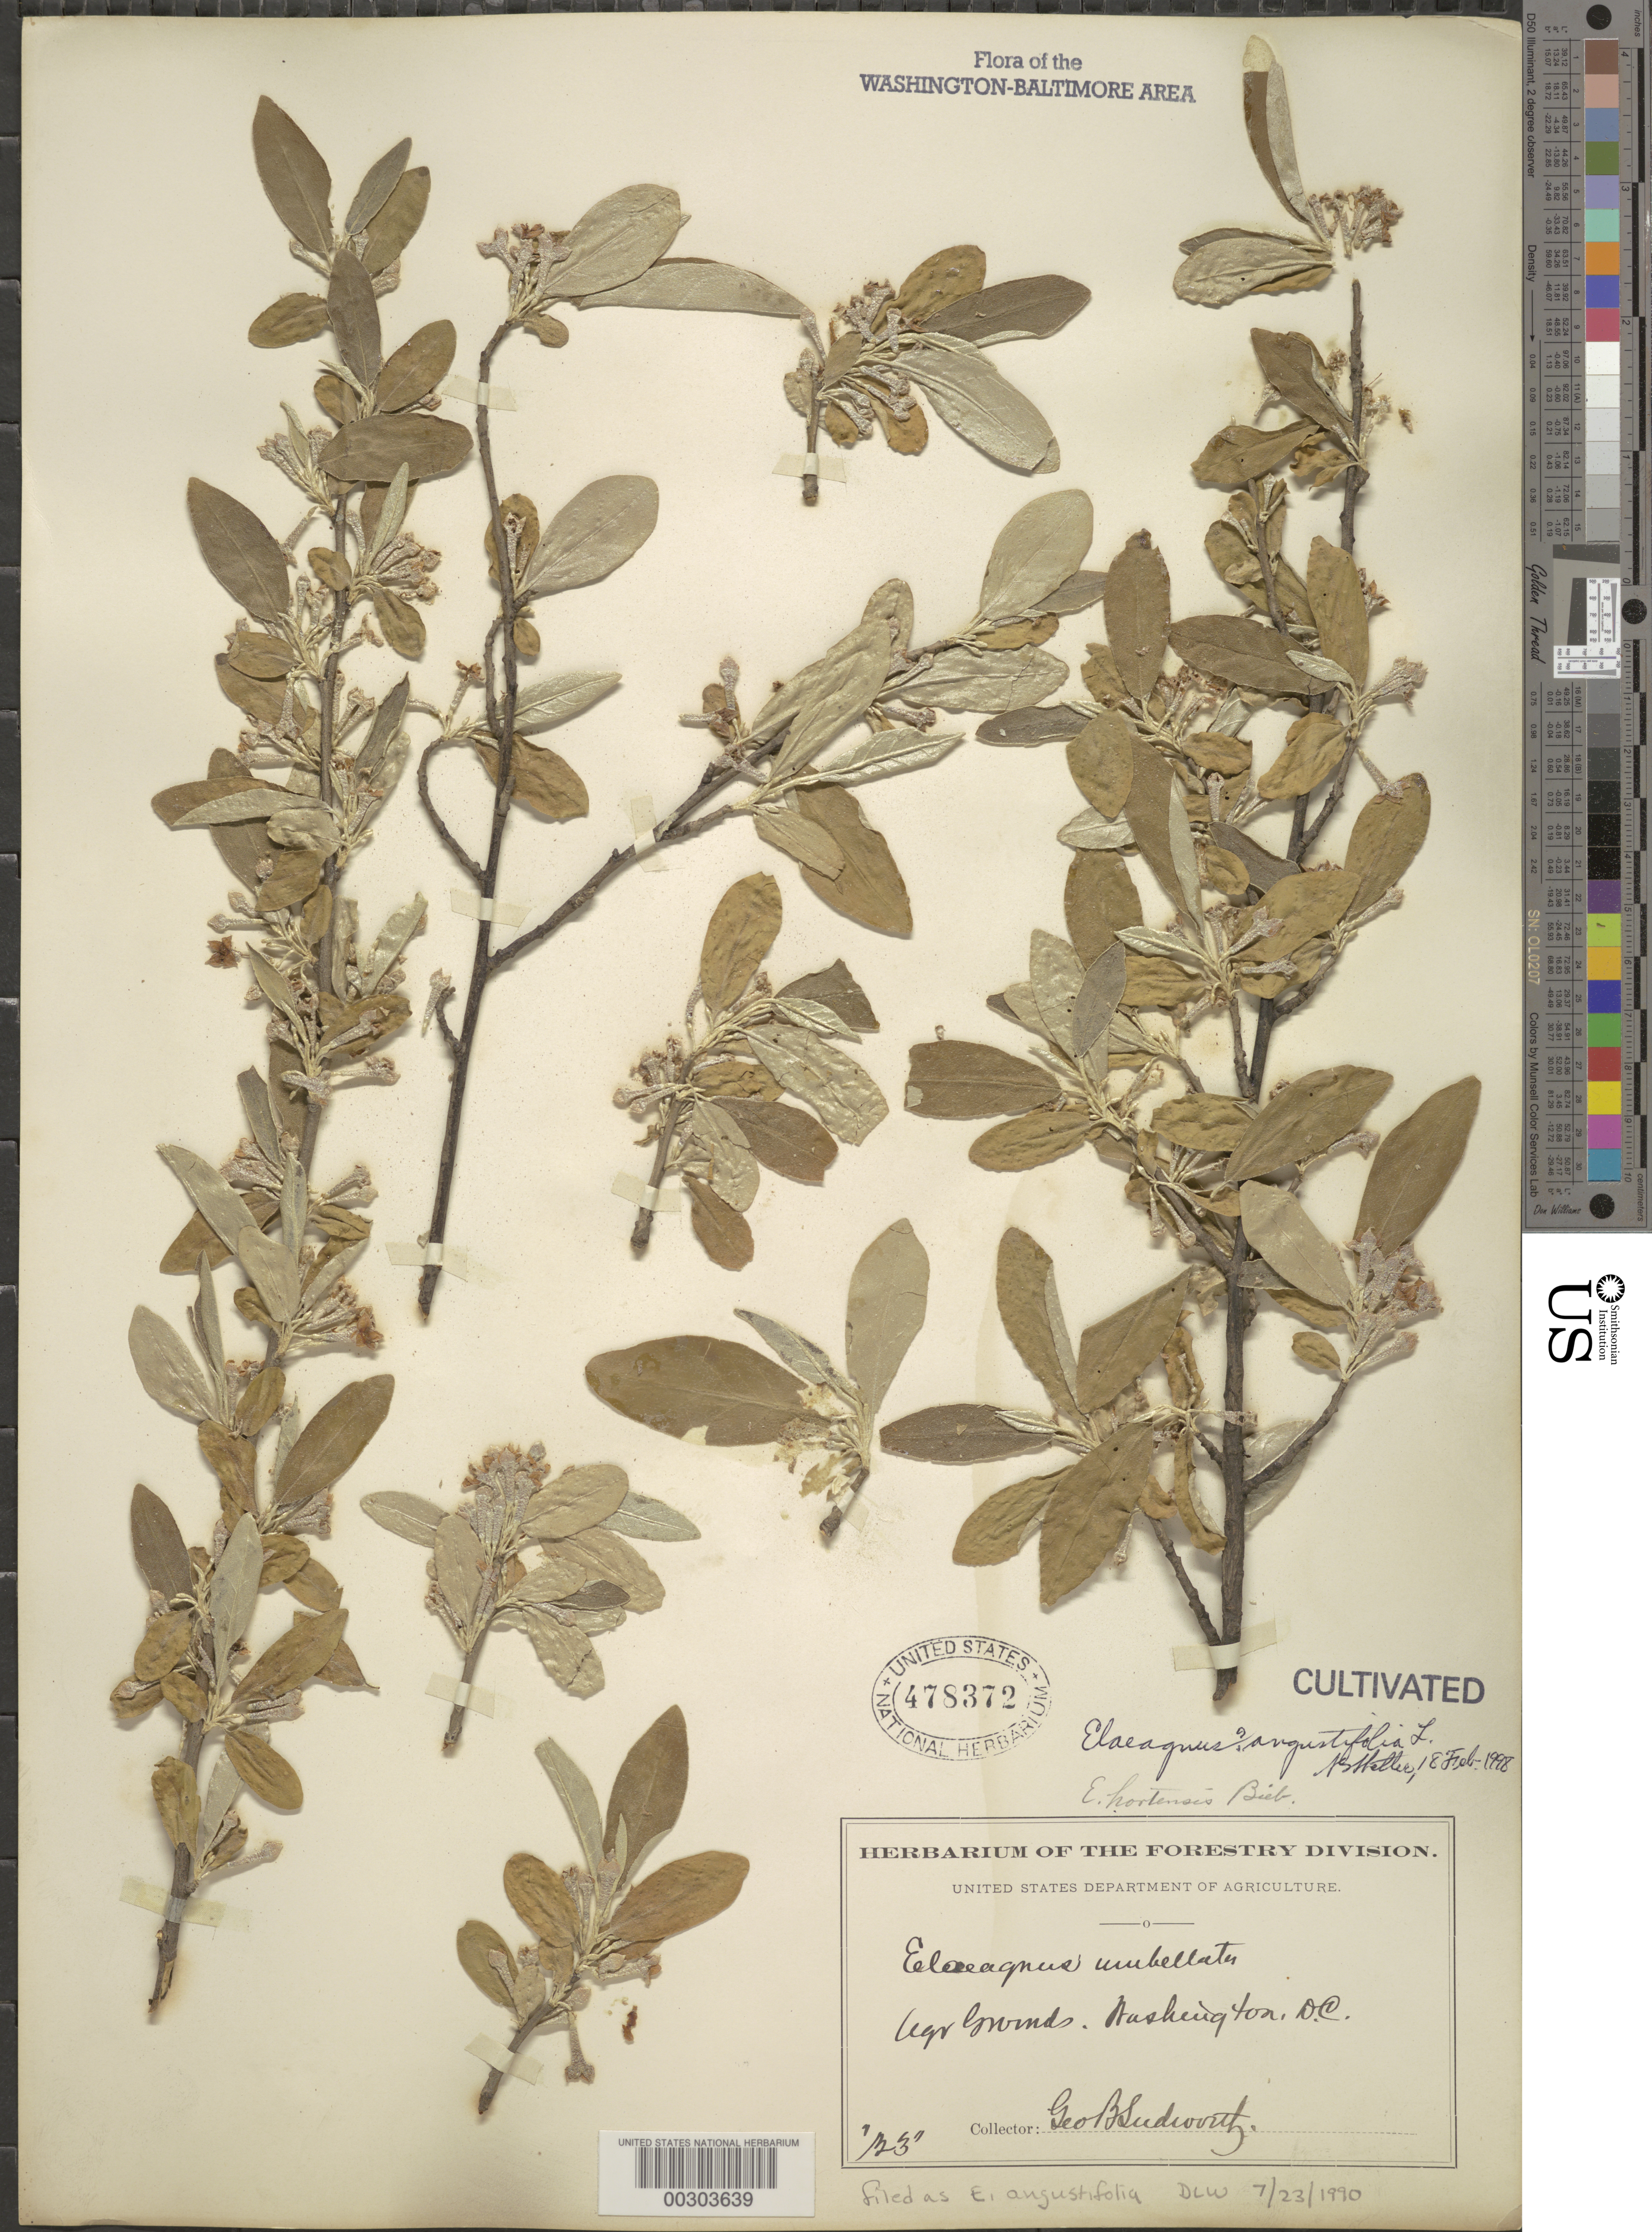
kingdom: Plantae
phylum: Tracheophyta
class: Magnoliopsida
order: Rosales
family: Elaeagnaceae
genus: Elaeagnus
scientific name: Elaeagnus angustifolia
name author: L.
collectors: G. B. Sudworth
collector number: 123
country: United States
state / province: District of Columbia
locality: Department of Agriculture Grounds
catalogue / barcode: US 478372